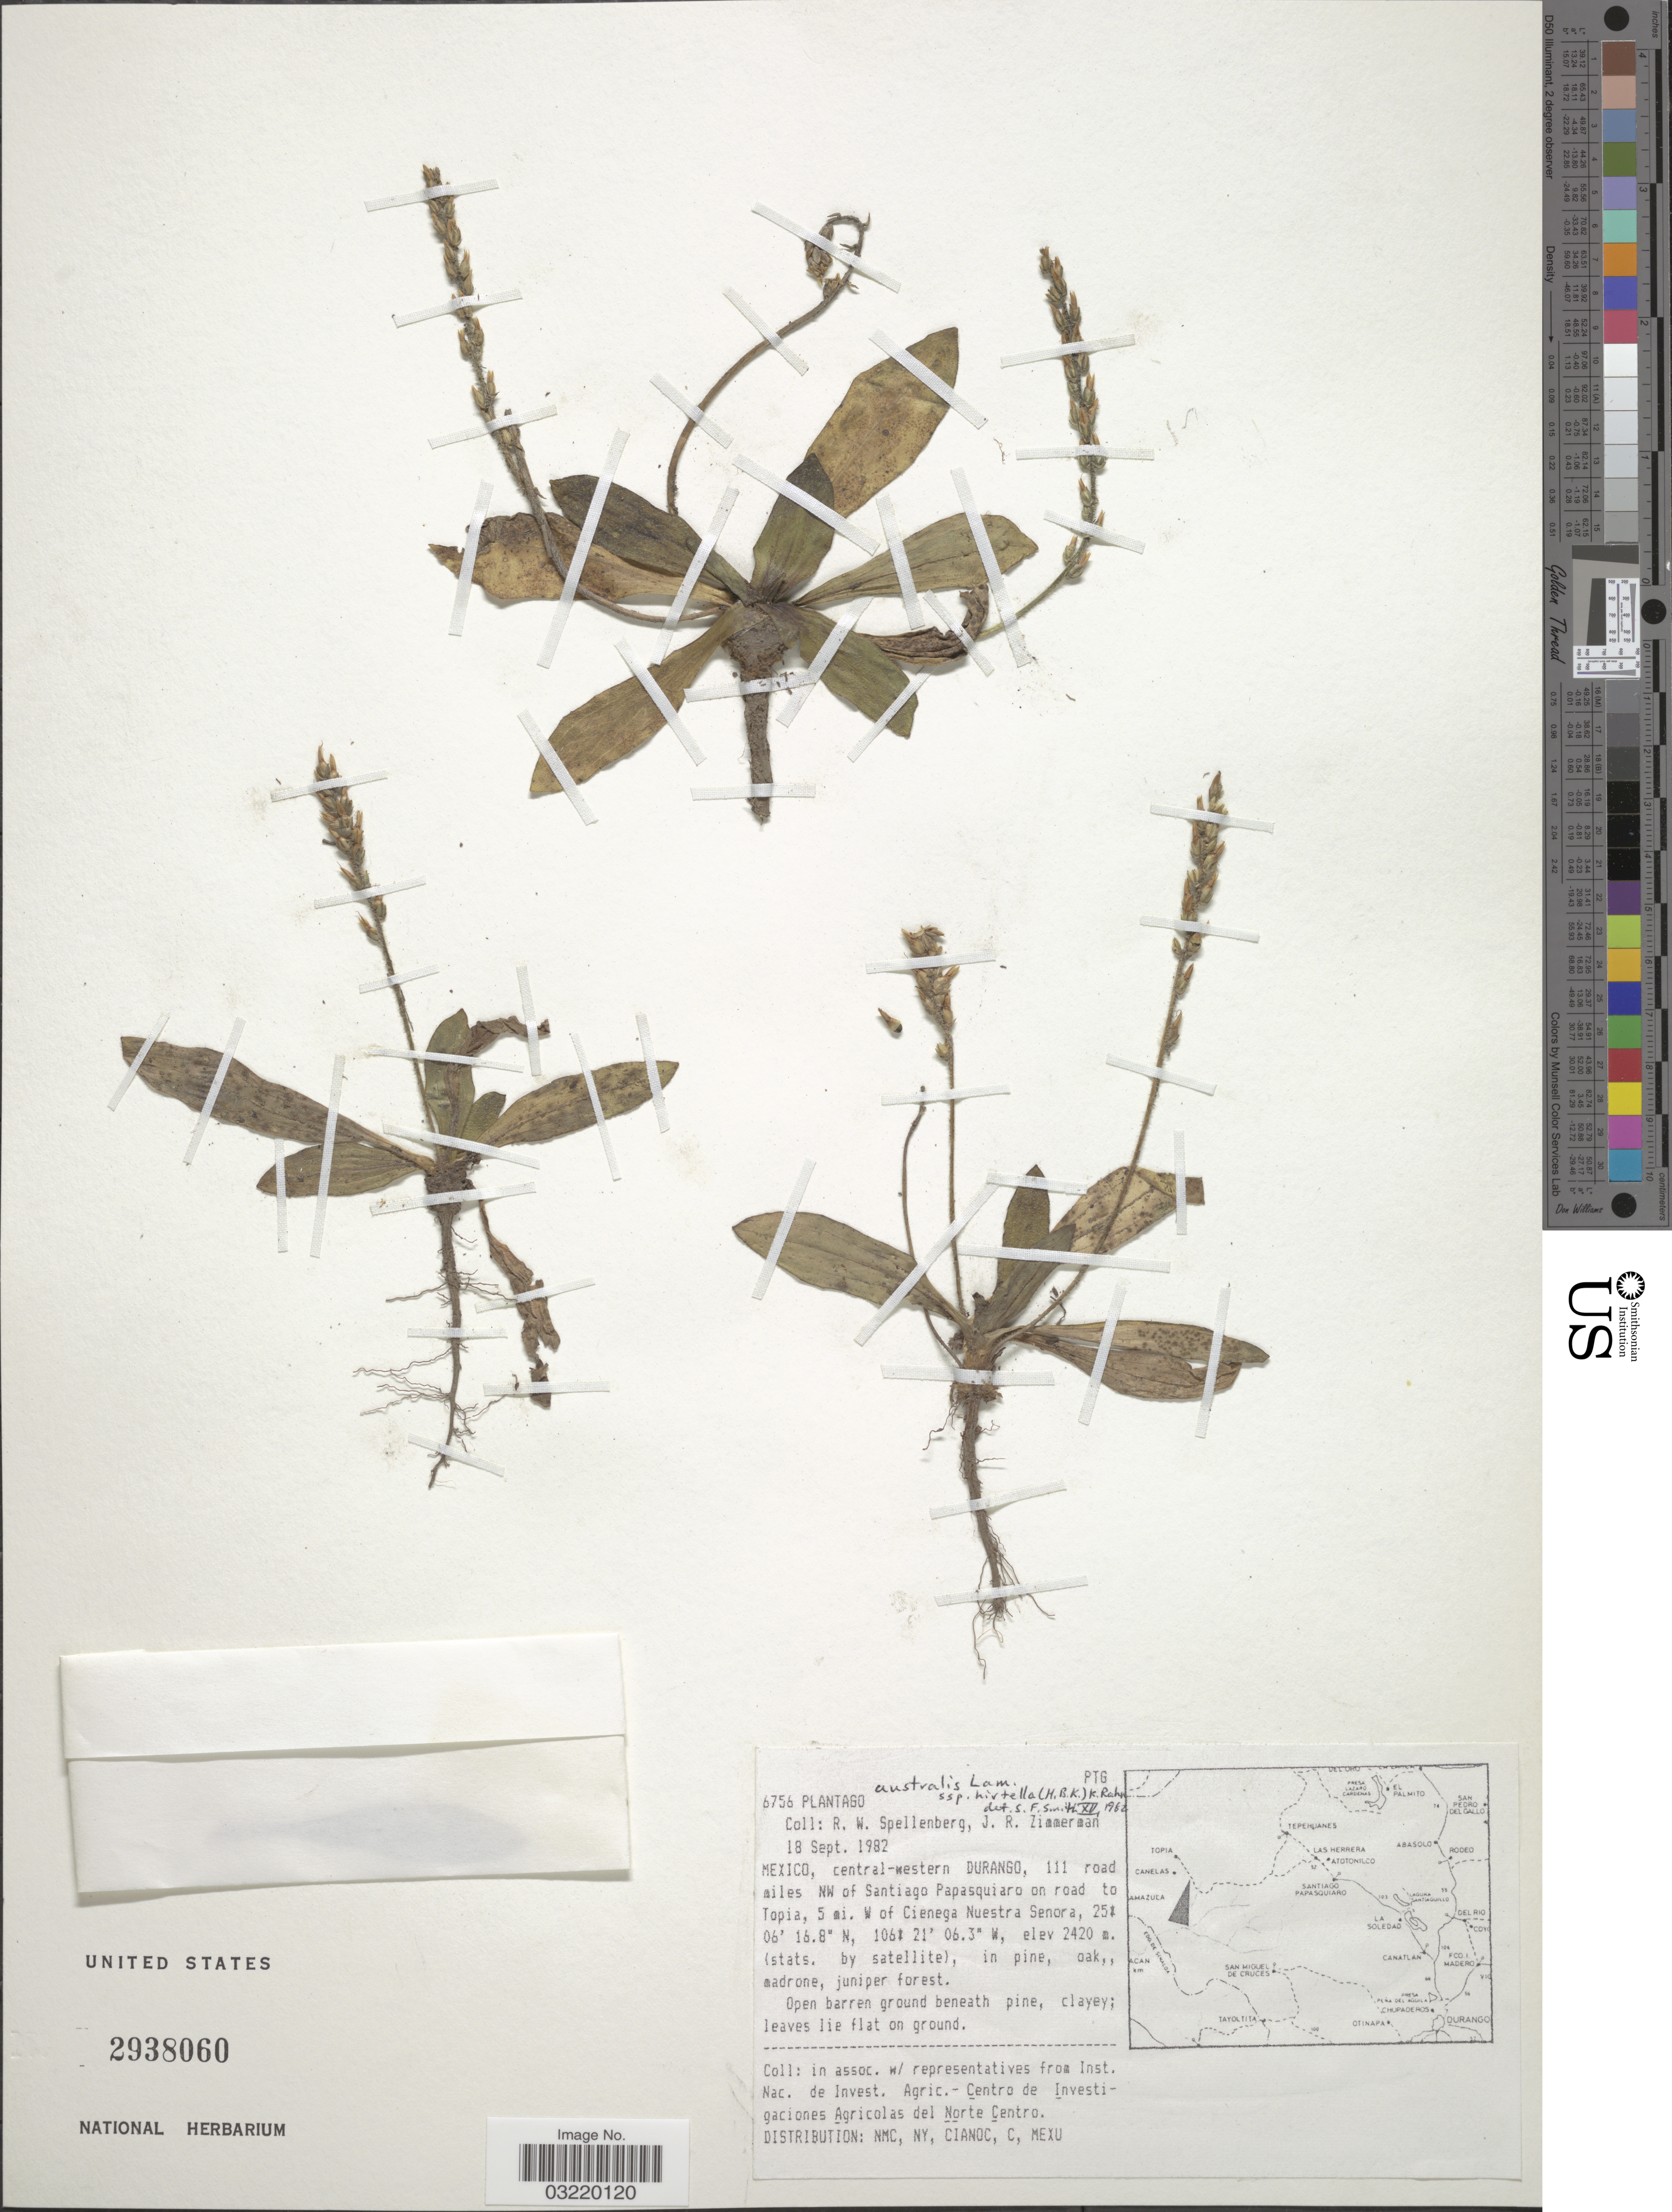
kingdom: Plantae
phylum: Tracheophyta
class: Magnoliopsida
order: Lamiales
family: Plantaginaceae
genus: Plantago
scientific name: Plantago australis subsp. hirtella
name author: (Kunth) Rahn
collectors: R. Spellenberg & J. Zimmerman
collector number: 6756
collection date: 1982-09-18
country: Mexico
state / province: Durango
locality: Central-western Durango, 111 road miles NW of Santiago Papasquiaro on road to Topia, 5 mi. W of Cienega Nuestra Senora.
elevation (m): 2420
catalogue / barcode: US 2938060